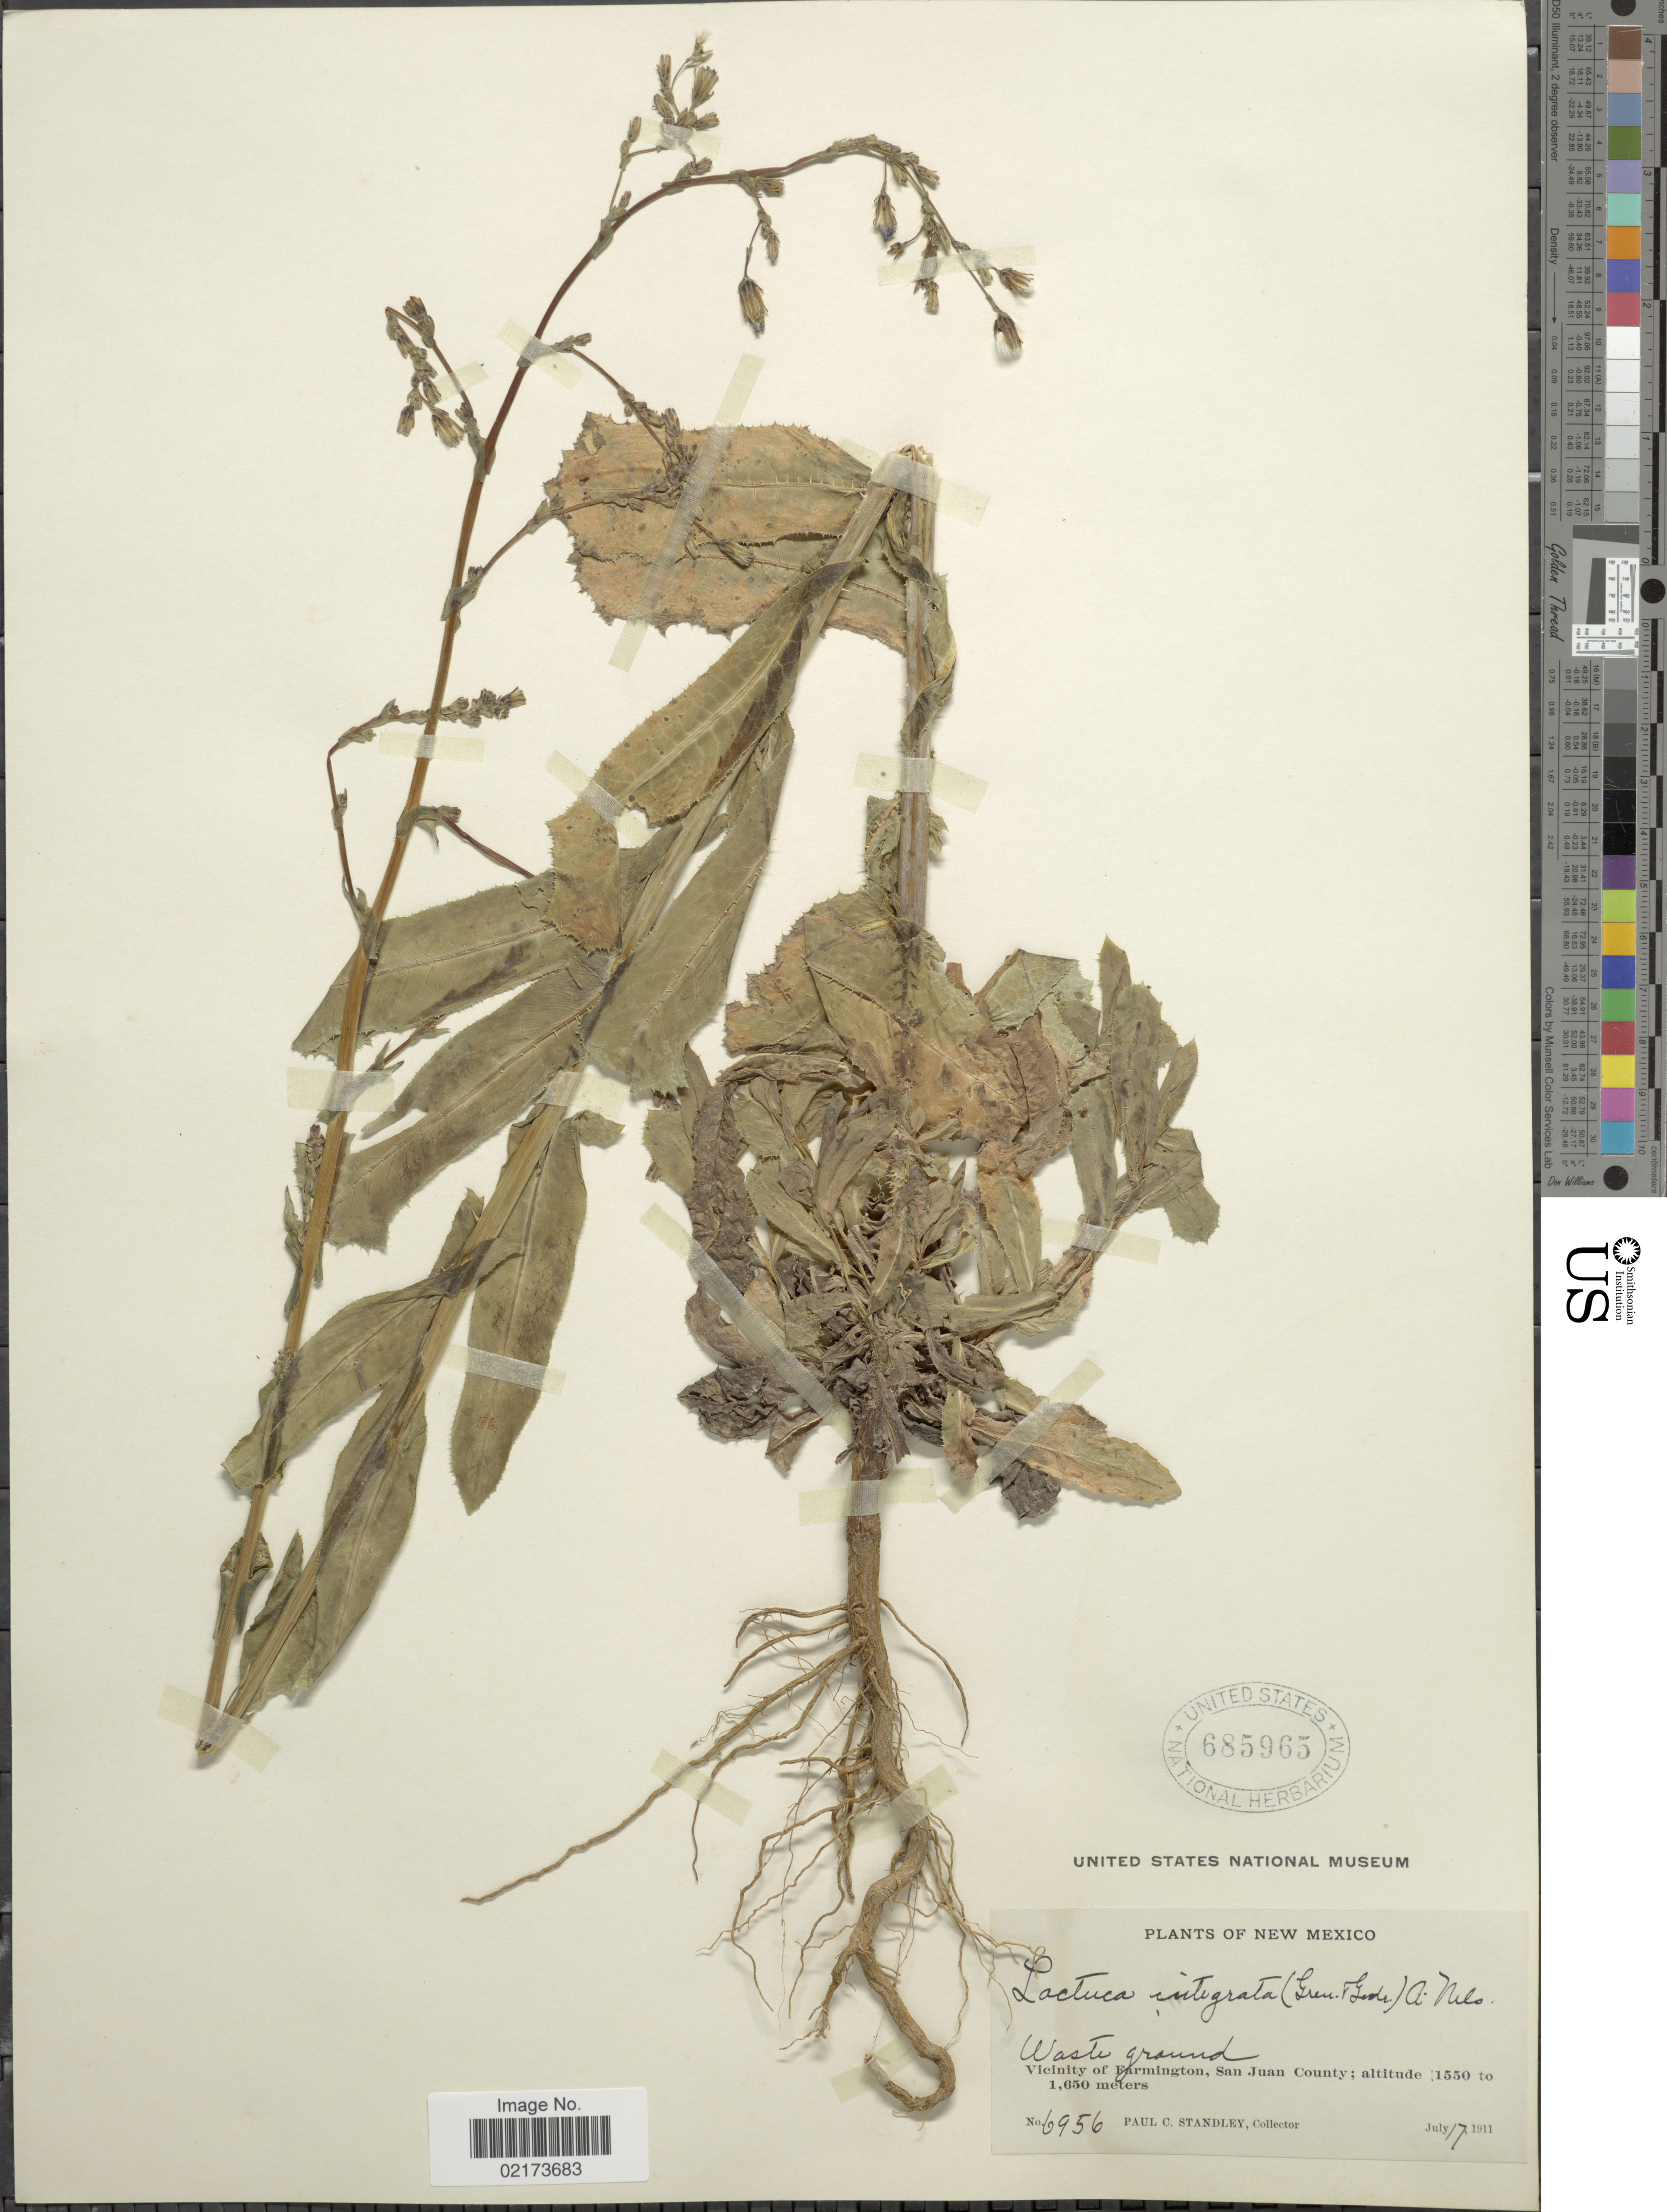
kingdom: Plantae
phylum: Tracheophyta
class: Magnoliopsida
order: Asterales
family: Asteraceae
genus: Lactuca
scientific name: Lactuca serriola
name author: L.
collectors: P. C. Standley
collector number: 6956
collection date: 1911-07-17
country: United States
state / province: New Mexico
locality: Vicinity of Farmington, san Juan County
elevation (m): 1550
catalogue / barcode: US 685965